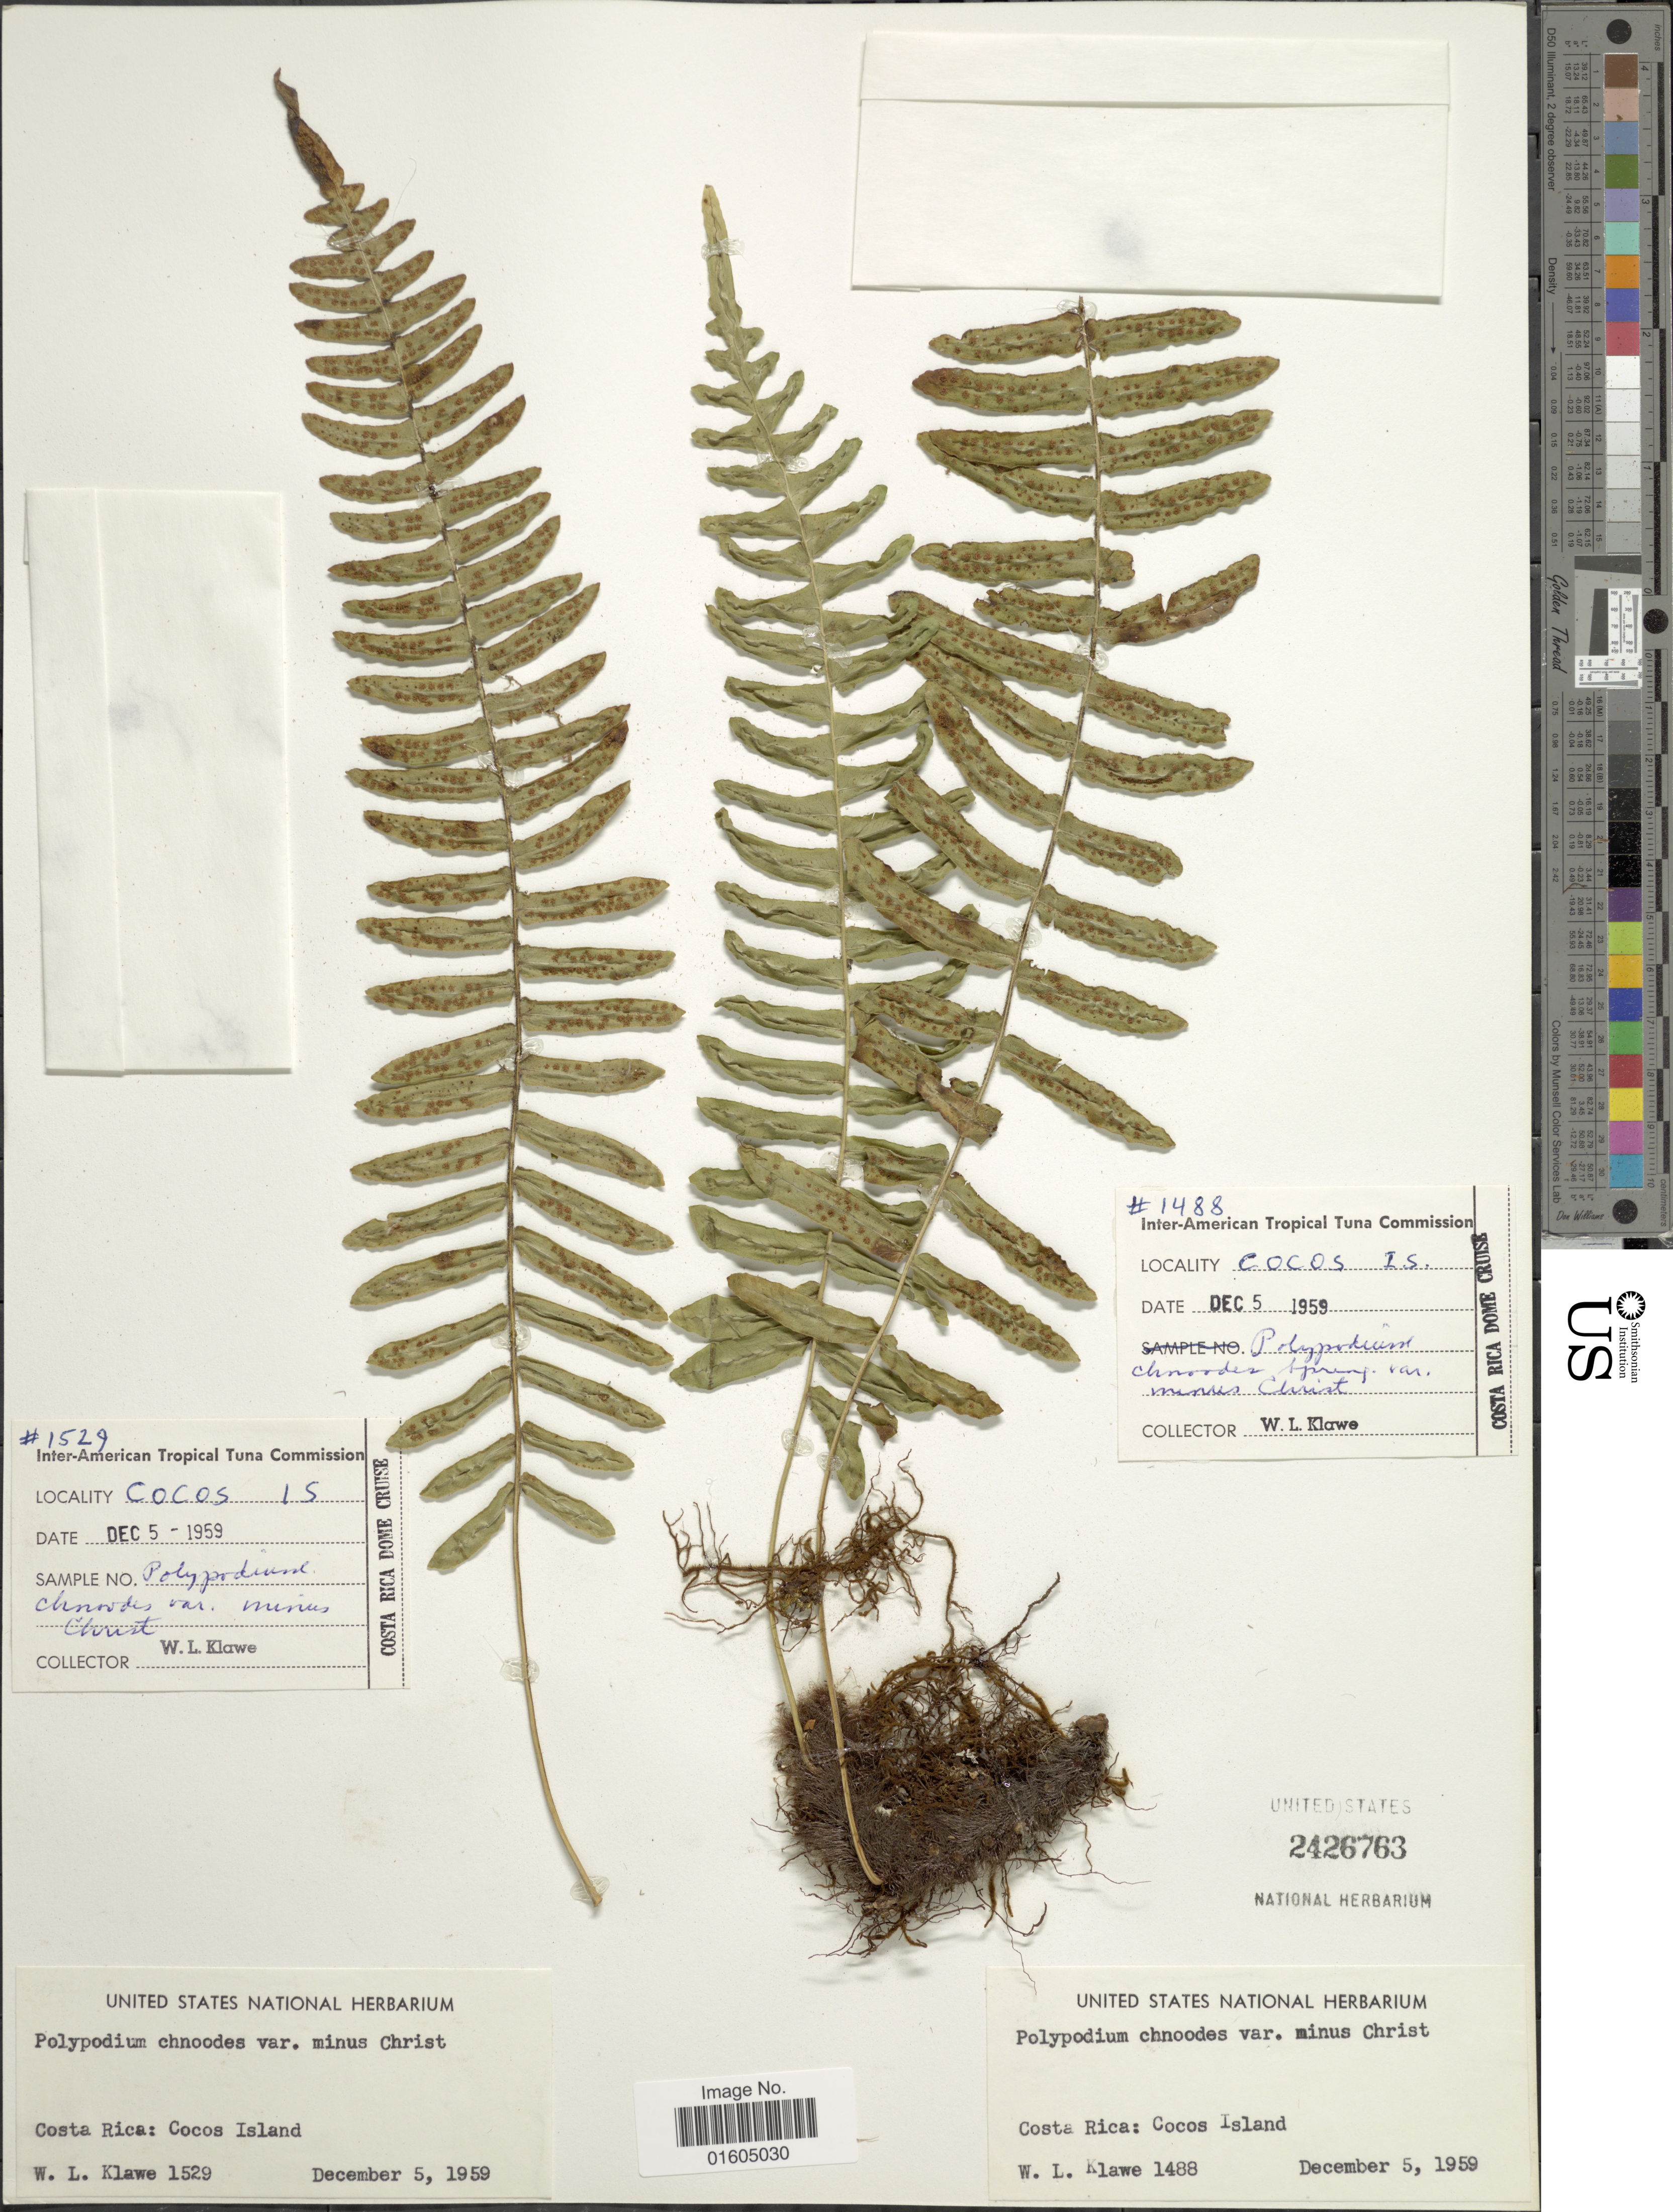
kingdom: Plantae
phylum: Tracheophyta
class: Polypodiopsida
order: Polypodiales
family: Polypodiaceae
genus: Serpocaulon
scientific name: Serpocaulon dissimile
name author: (L.) A.R. Sm.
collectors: W. Klawe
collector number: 1529/1488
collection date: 1959-12-05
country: Costa Rica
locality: Costa Rica: Cocos Island.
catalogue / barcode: US 2426763